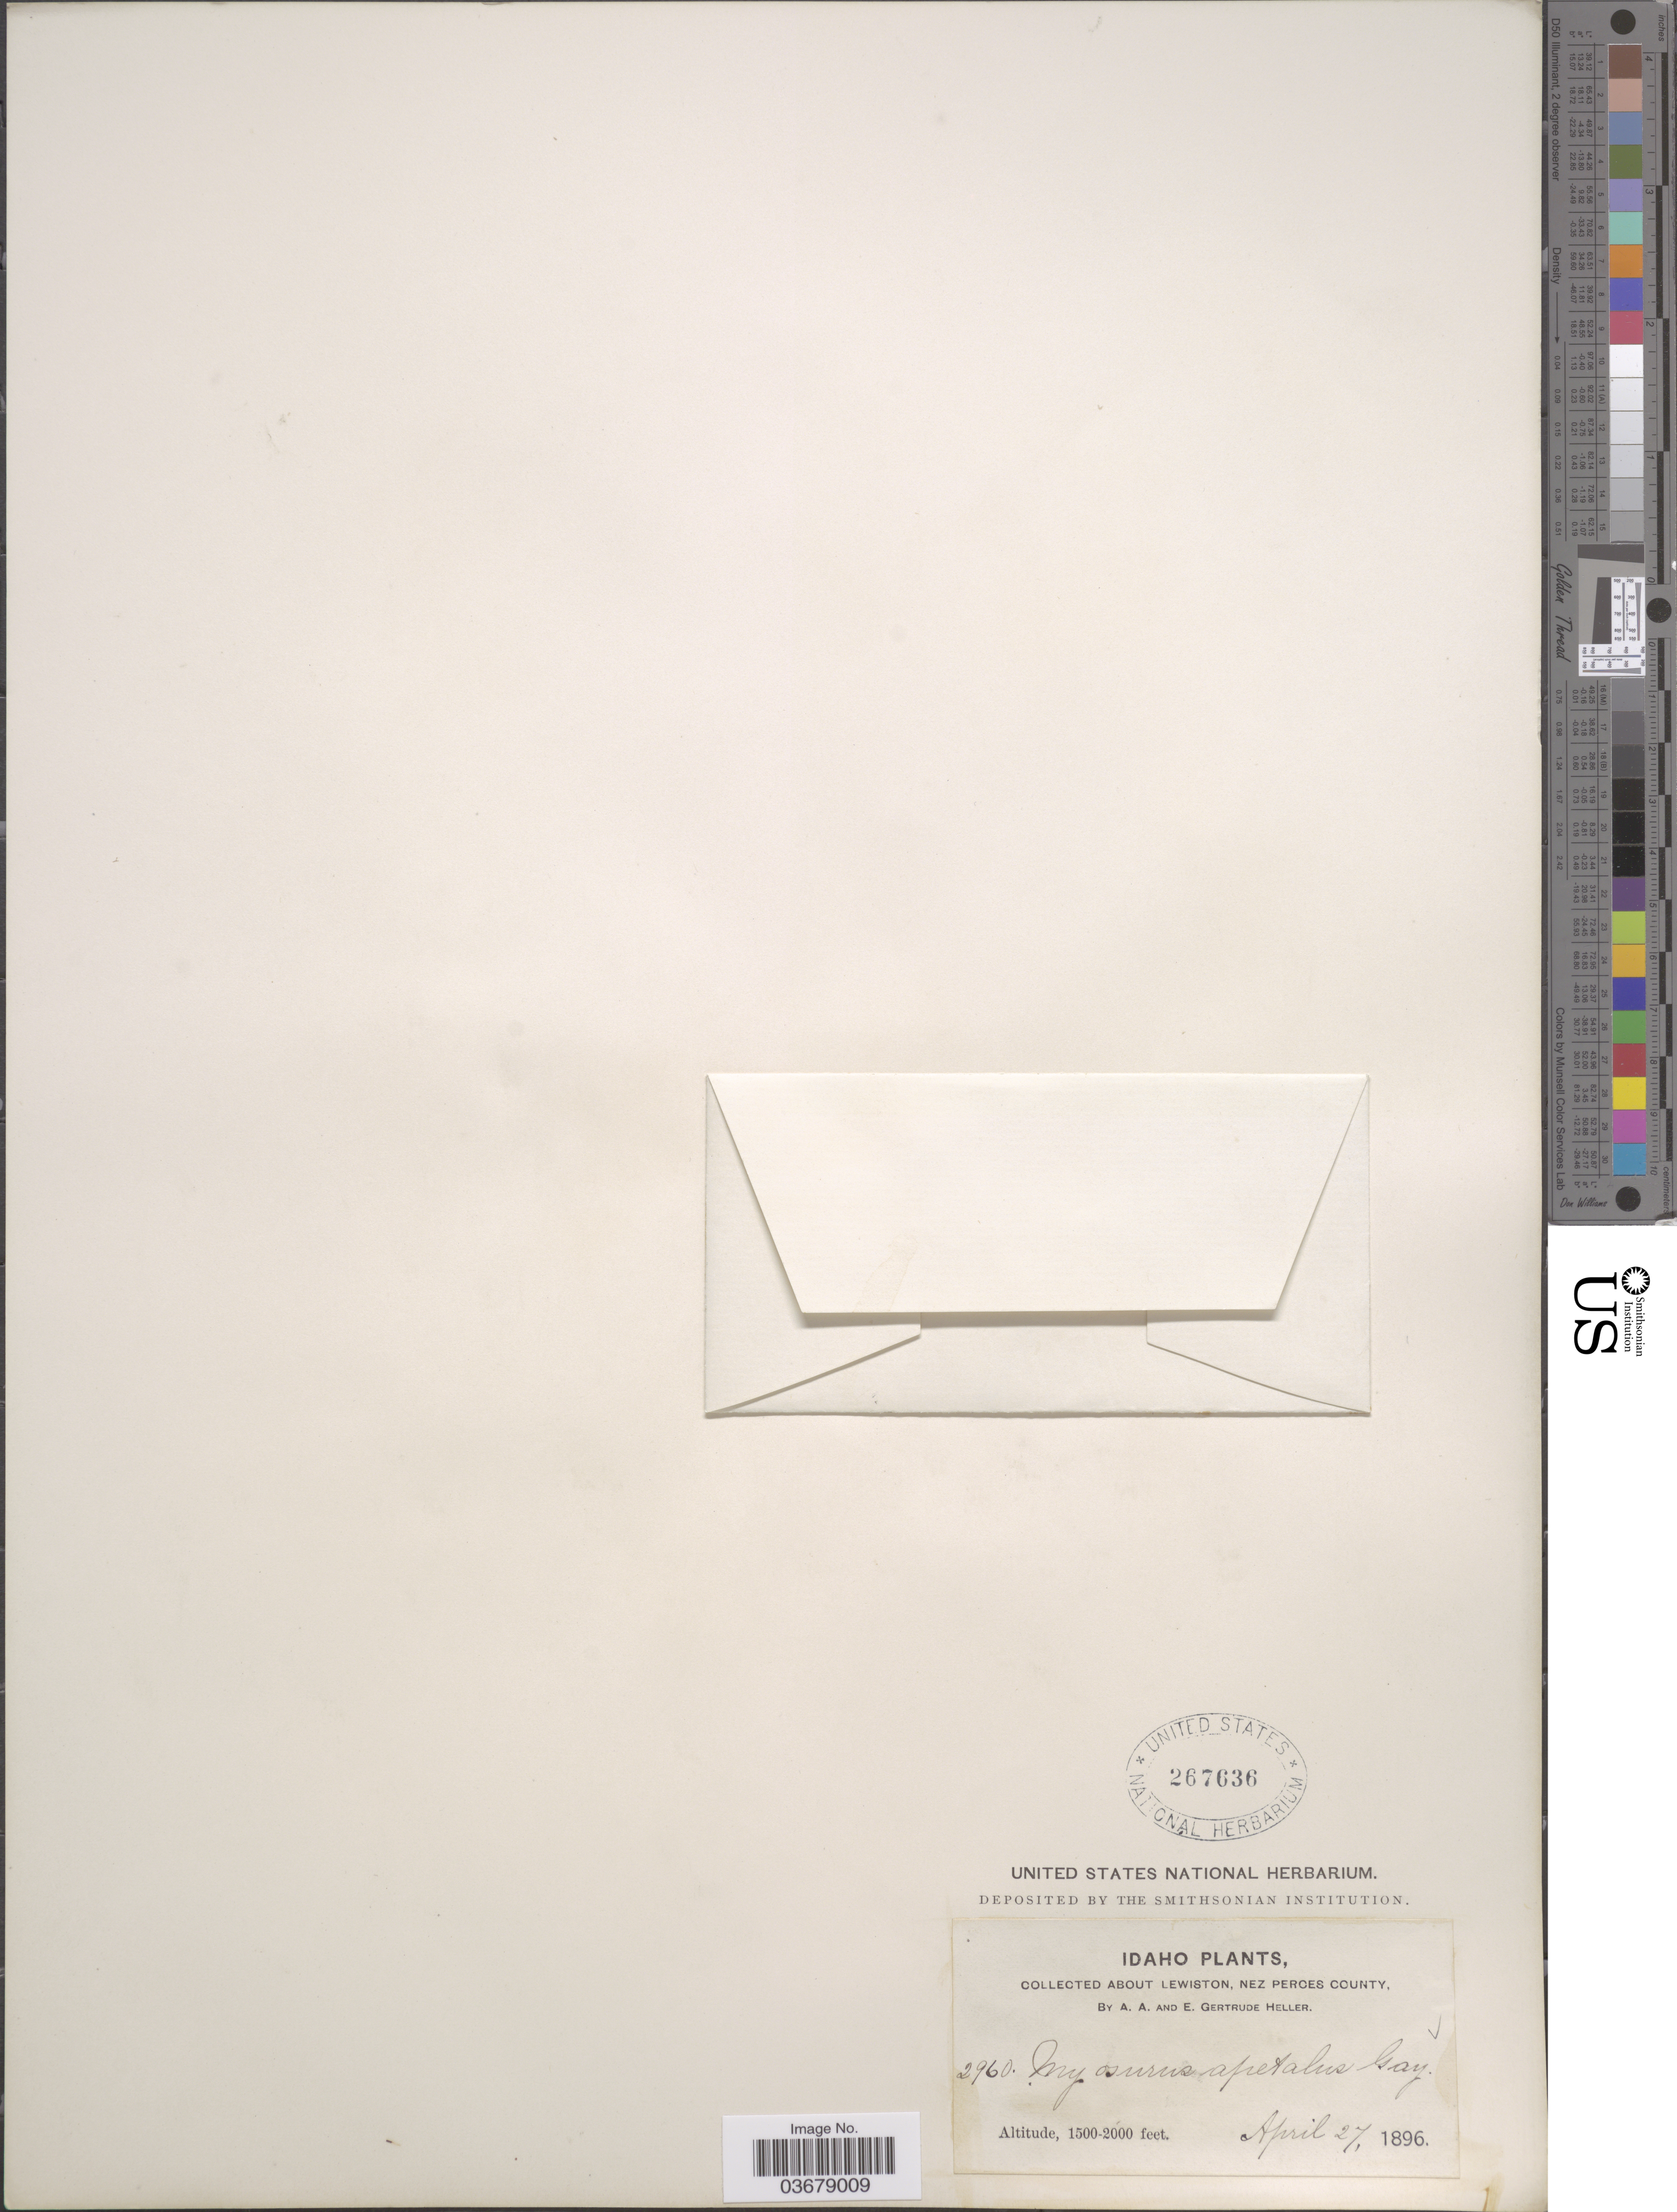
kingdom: Plantae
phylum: Tracheophyta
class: Magnoliopsida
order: Ranunculales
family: Ranunculaceae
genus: Myosurus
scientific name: Myosurus aristatus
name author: Benth.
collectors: A. A. Heller & E. G. Heller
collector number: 2960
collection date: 1896-04-27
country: United States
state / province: Idaho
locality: About Lewiston, Nez Perces County.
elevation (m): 457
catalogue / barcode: US 267636